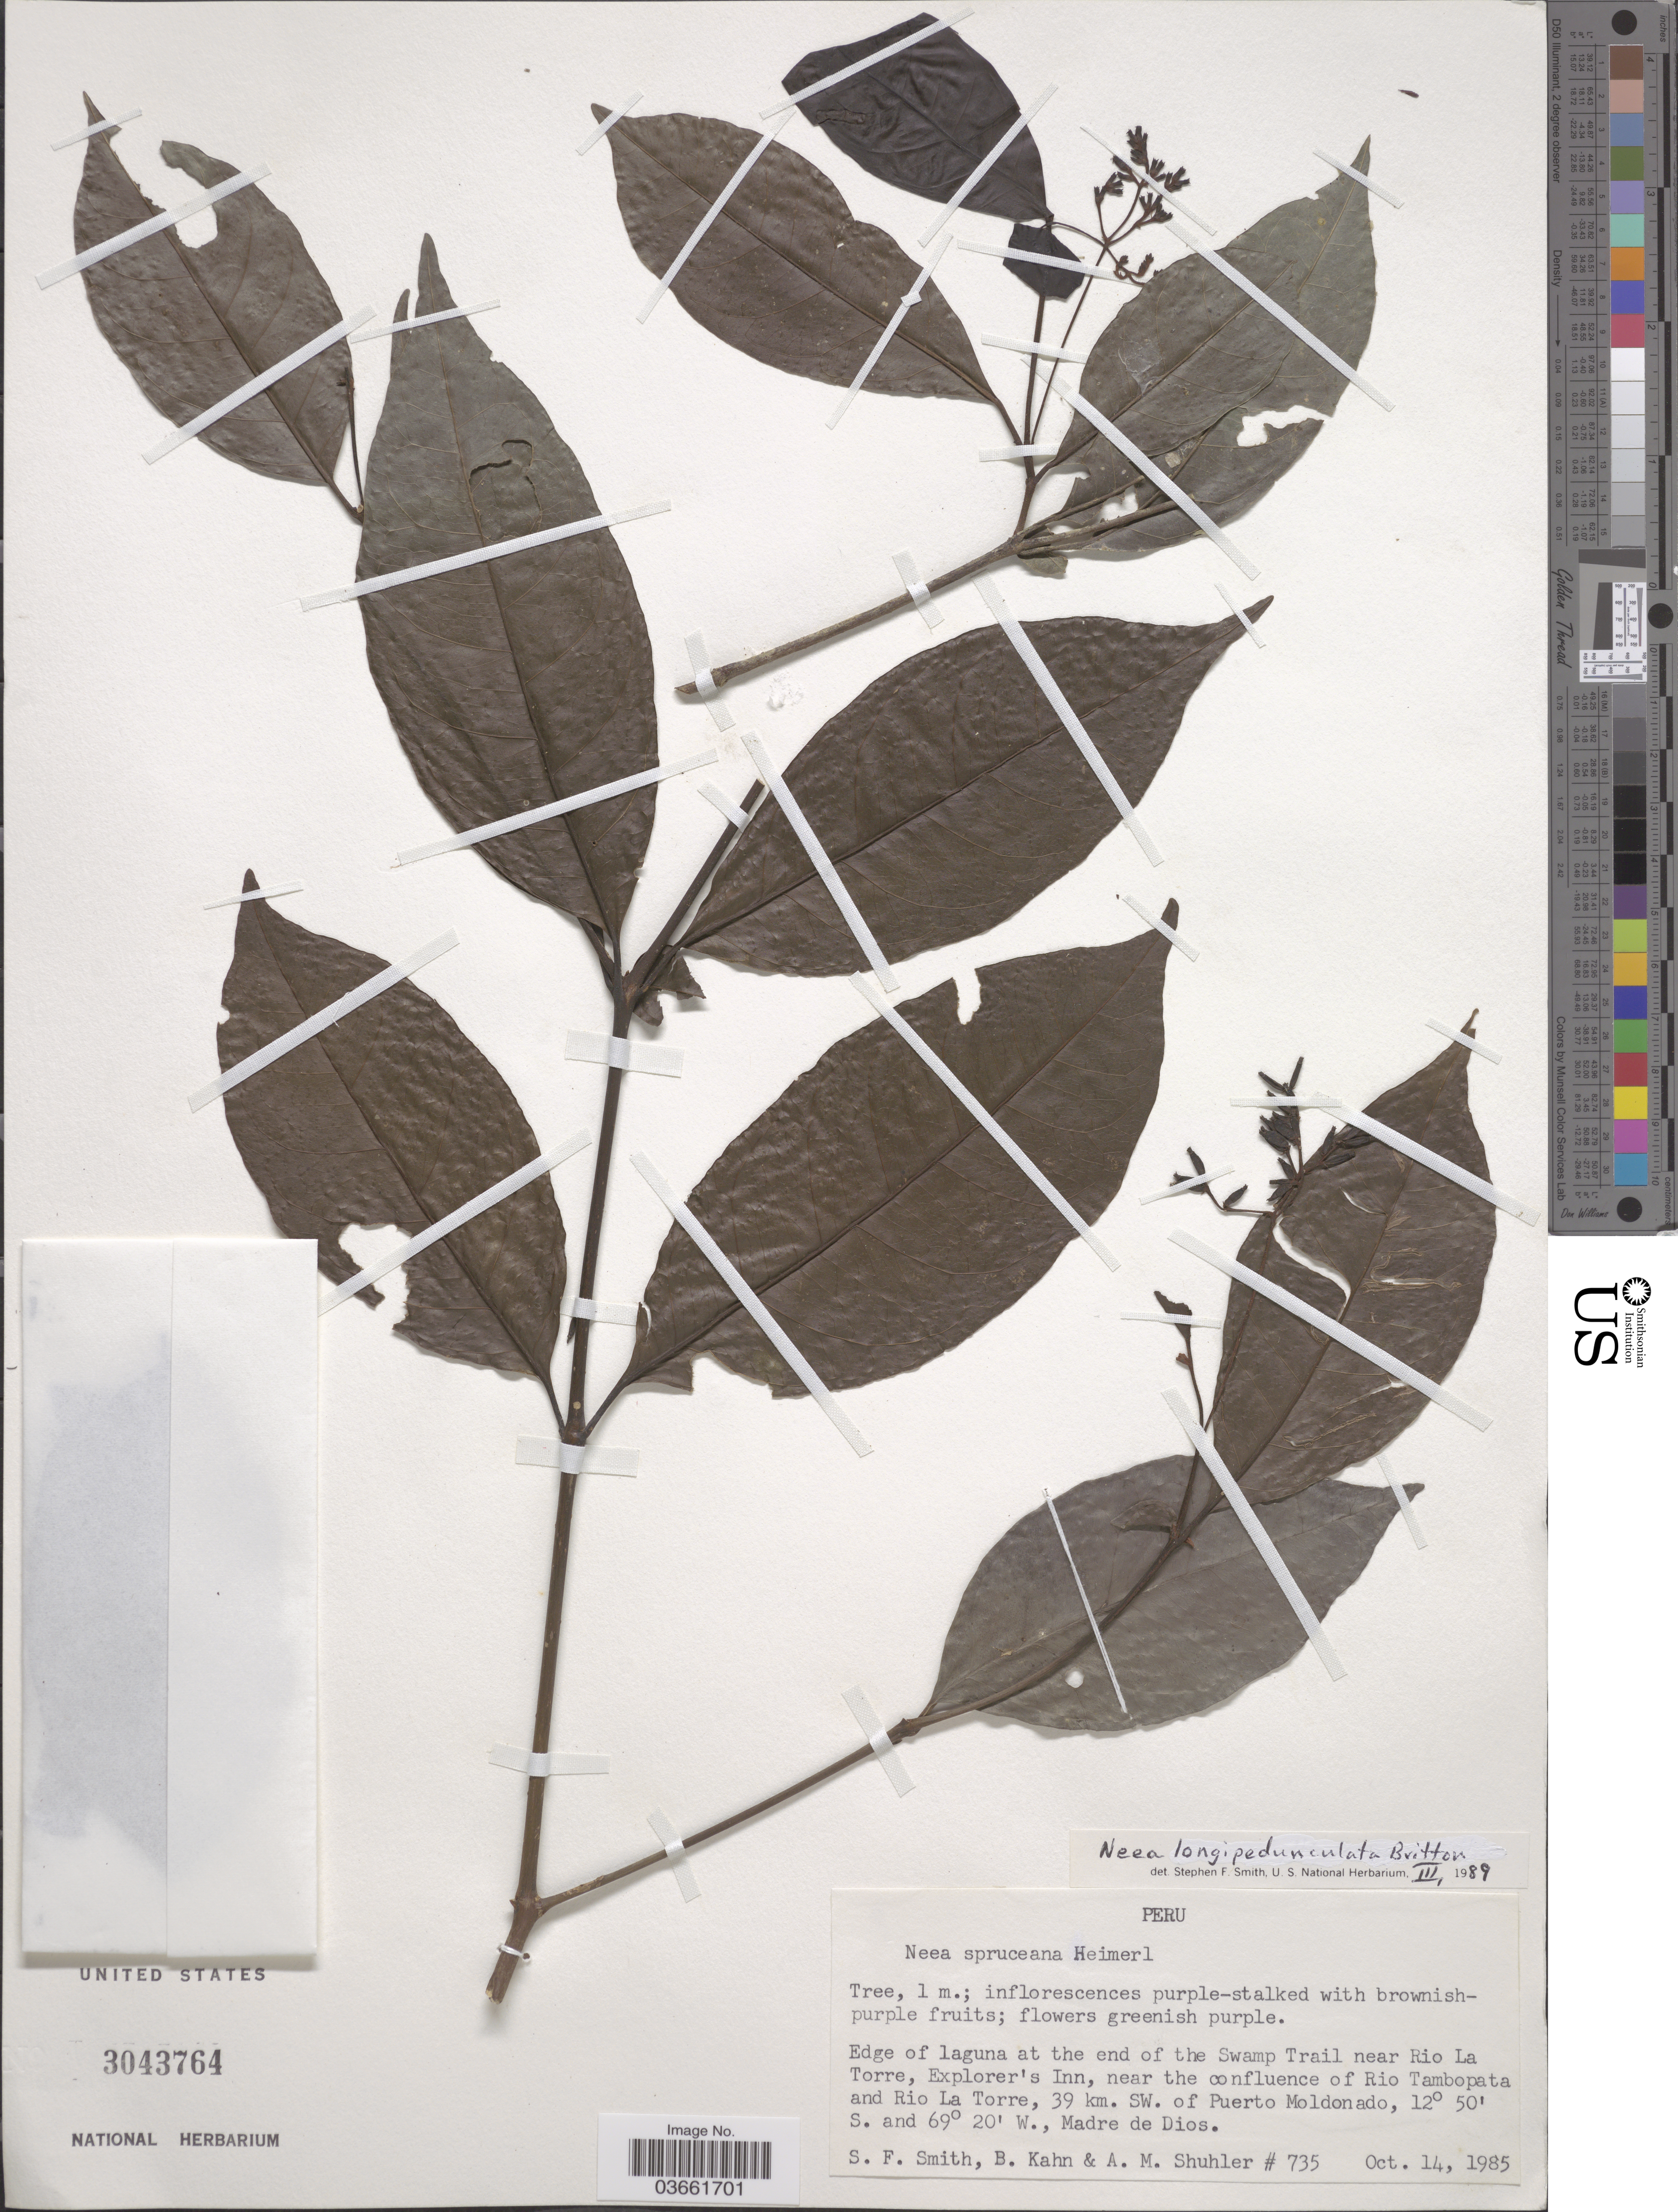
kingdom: Plantae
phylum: Tracheophyta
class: Magnoliopsida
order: Caryophyllales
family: Nyctaginaceae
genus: Neea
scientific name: Neea longipedunculata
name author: Britton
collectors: S.F. Smith, B. Kahn & A. Shuhler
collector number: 735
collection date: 1985-10-14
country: Peru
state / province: Madre de Dios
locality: Edge of laguna at the end of the Swamp Trail near Rio La Torre, Explorer's Inn, near the confluence of Rio Tambopata and Rio La Torre, 39 km. SW. of Puerto Moldonado.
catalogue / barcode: US 3043764